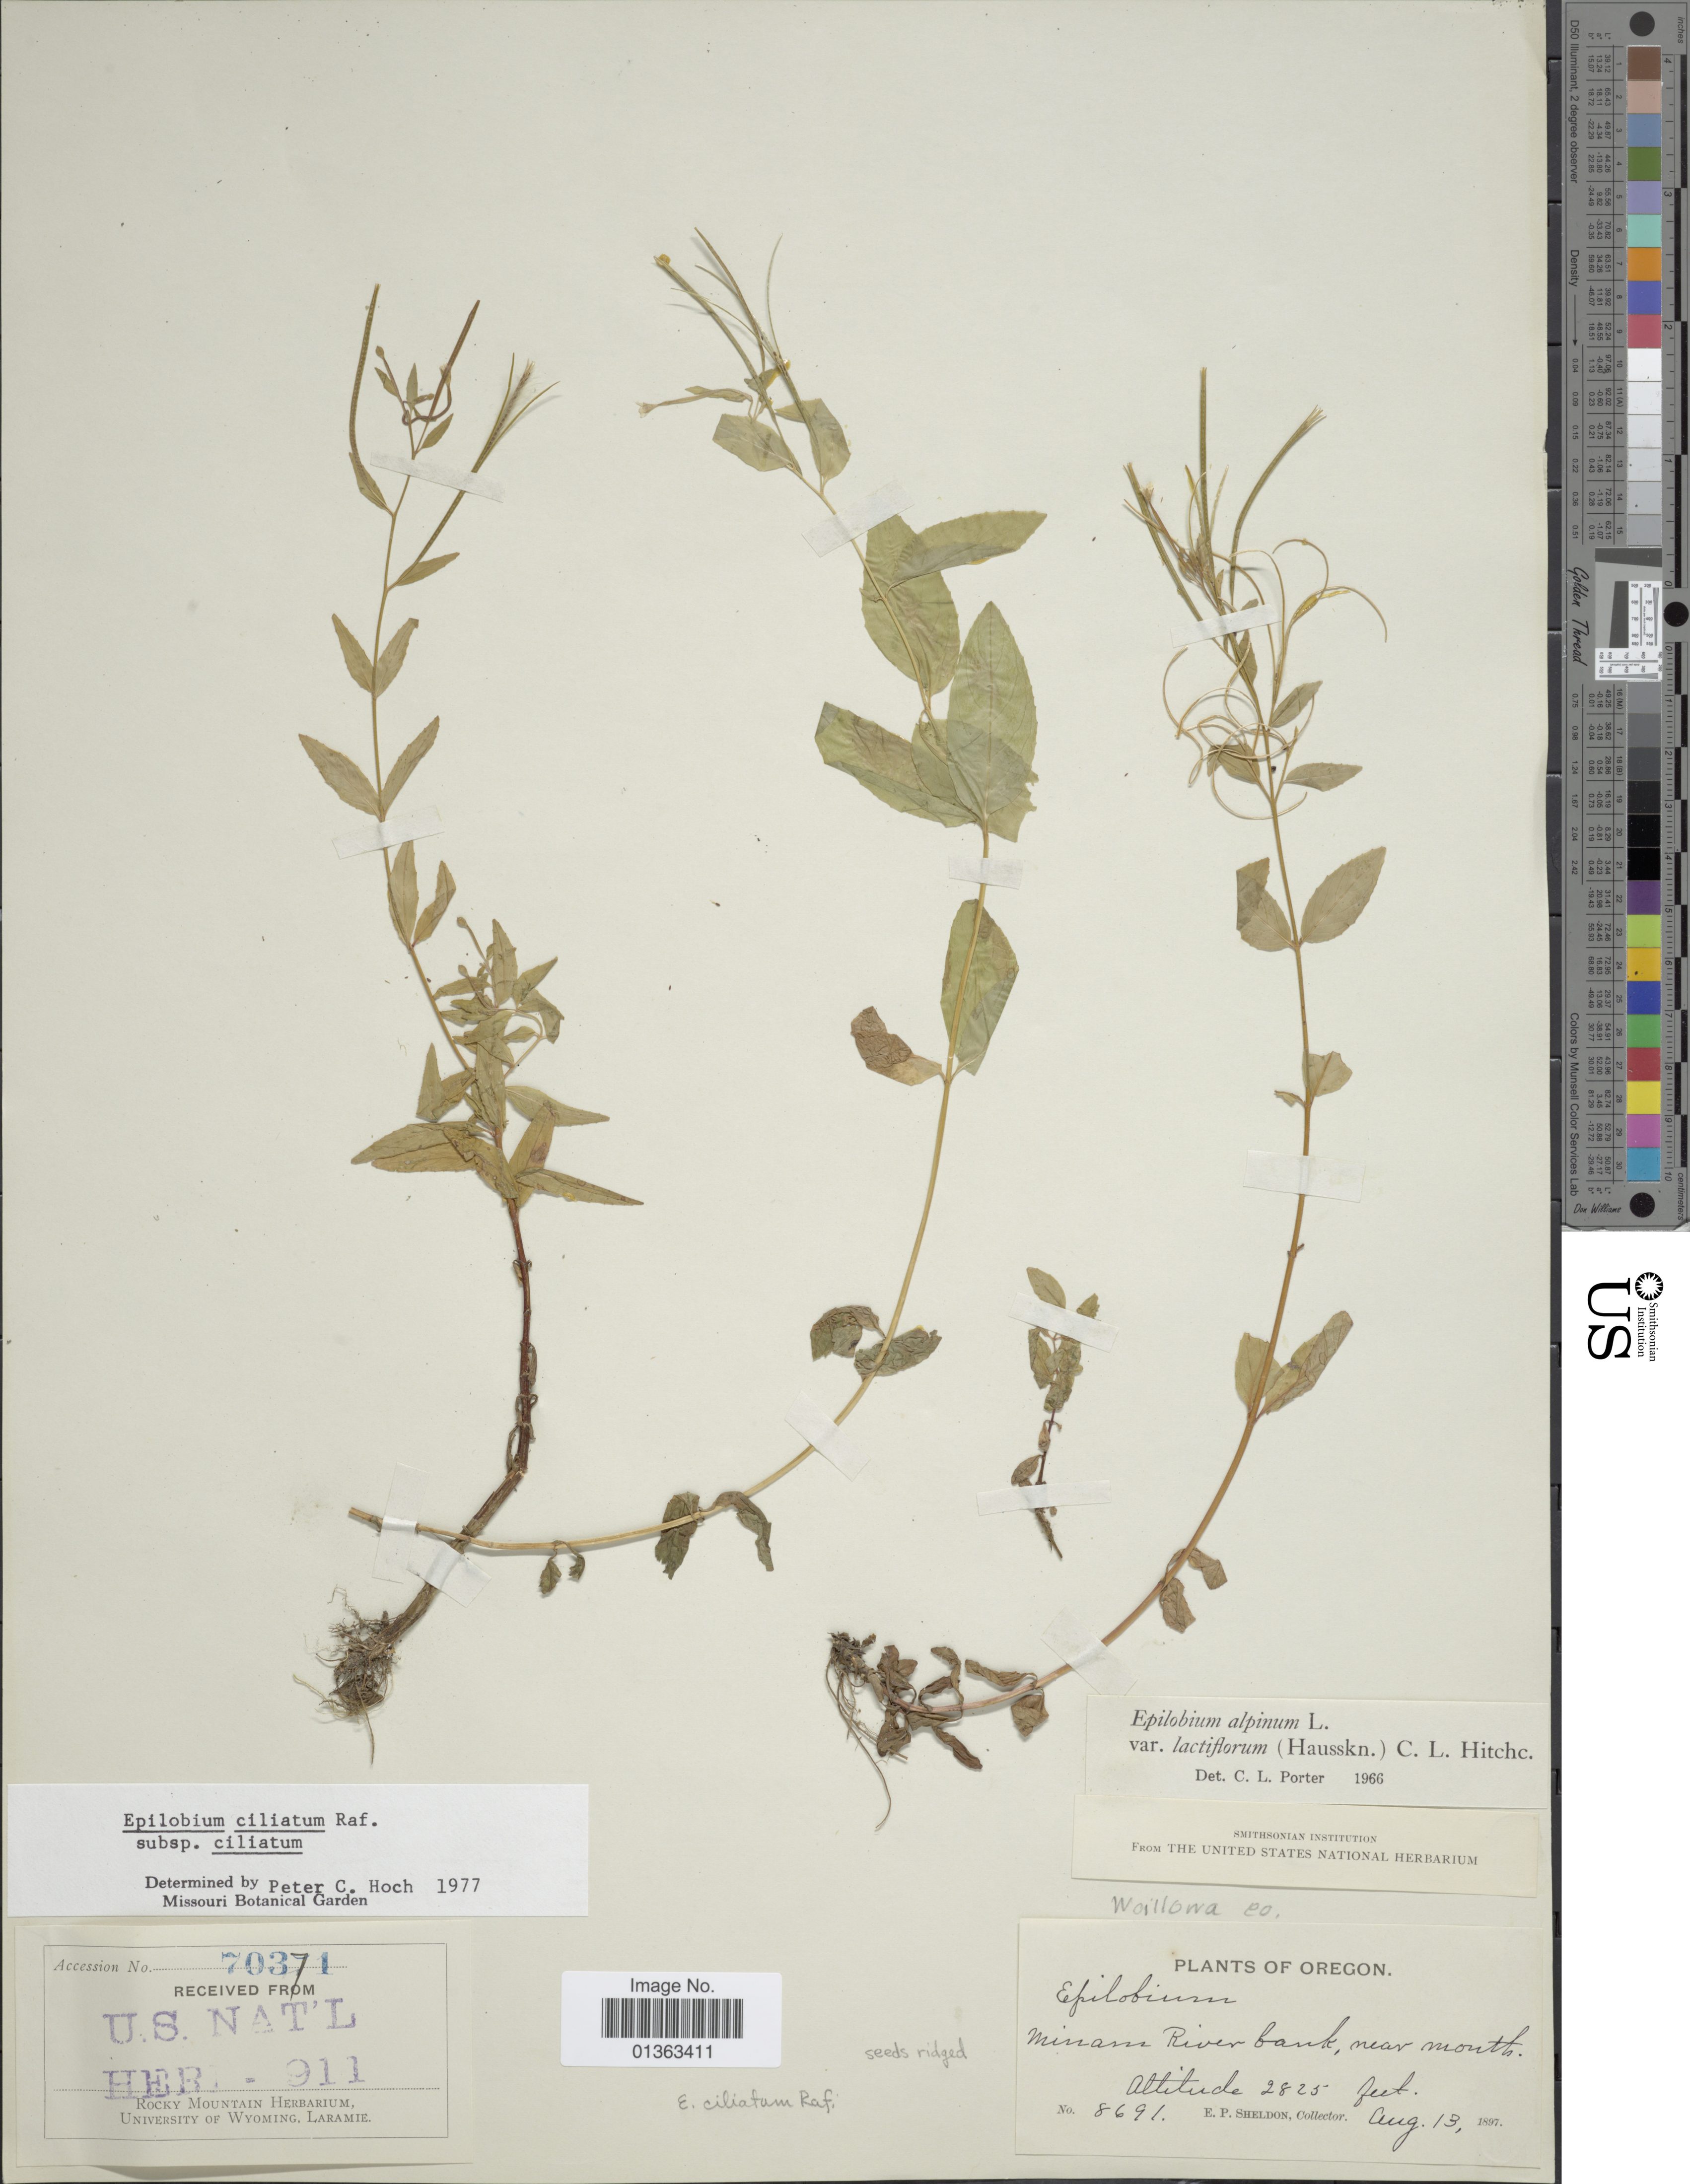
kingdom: Plantae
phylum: Tracheophyta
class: Magnoliopsida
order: Myrtales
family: Onagraceae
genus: Epilobium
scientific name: Epilobium ciliatum subsp. ciliatum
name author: Raf.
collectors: E. P. Sheldon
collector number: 8691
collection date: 1897-08-13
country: United States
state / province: Oregon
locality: Minam River bank, near mouth.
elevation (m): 861